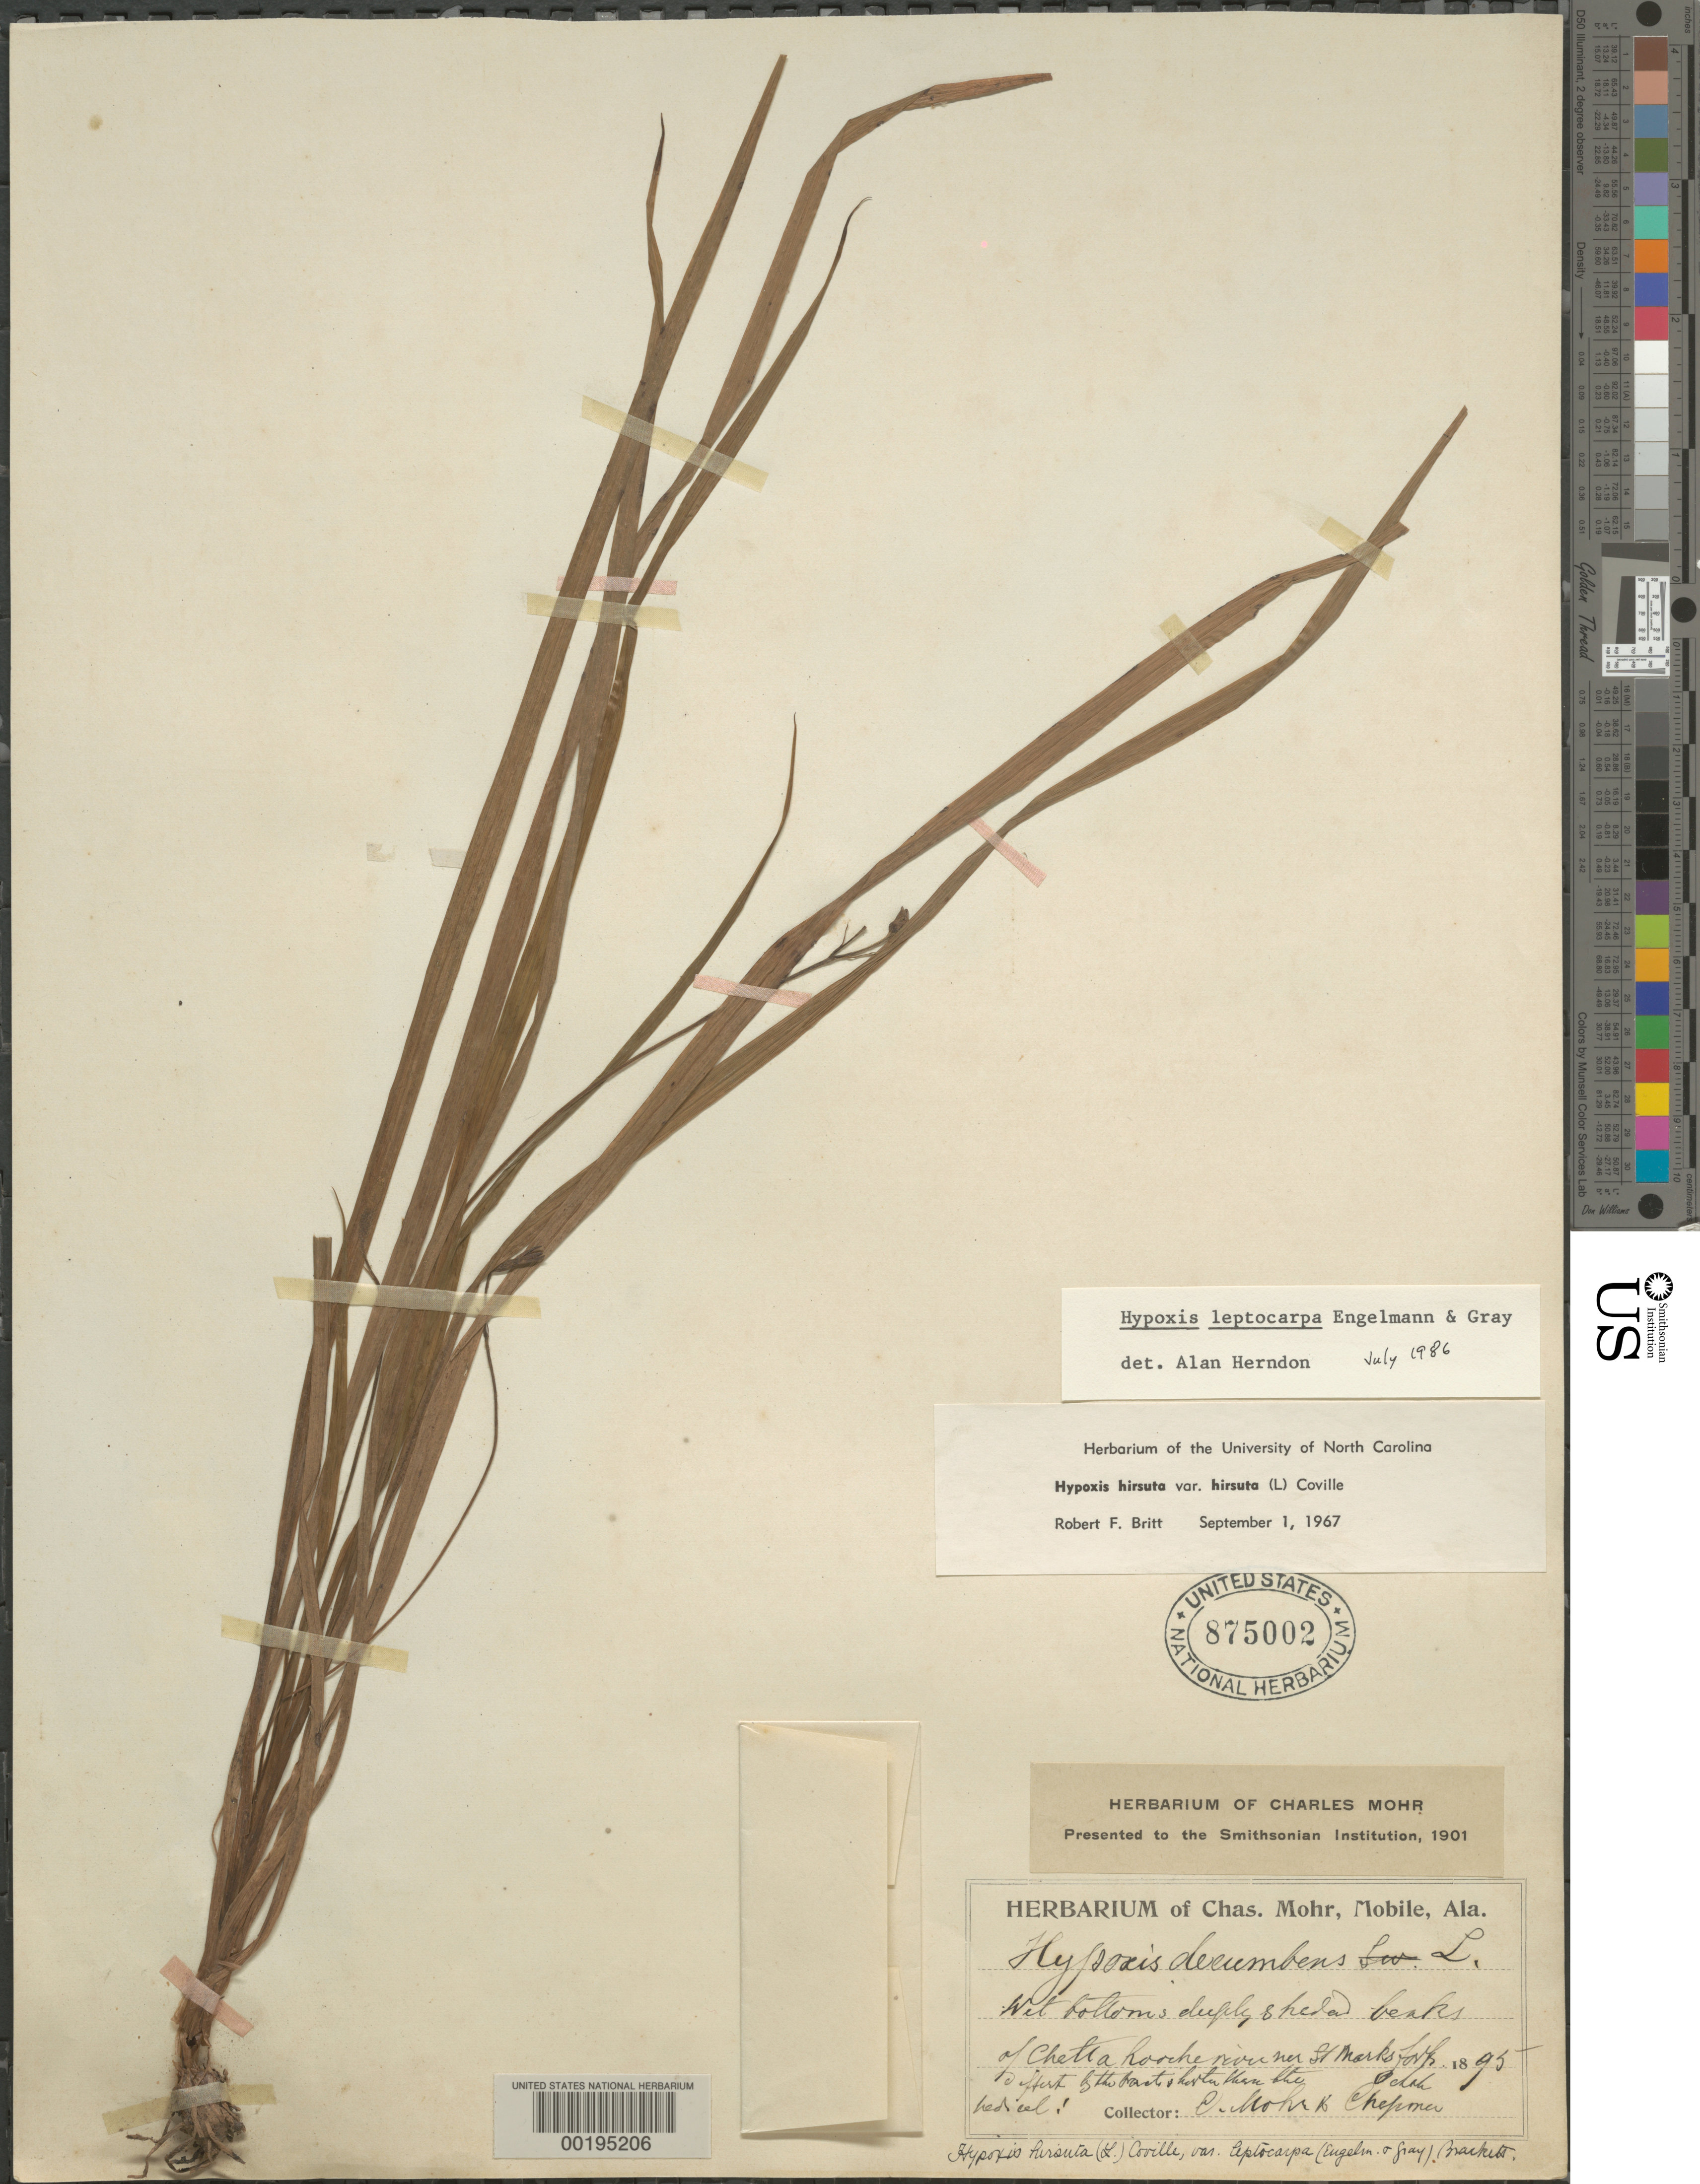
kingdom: Plantae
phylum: Tracheophyta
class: Liliopsida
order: Asparagales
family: Hypoxidaceae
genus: Hypoxis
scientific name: Hypoxis leptocarpa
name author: (Engelm. & A. Gray) Small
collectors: A. W. Chapman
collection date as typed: Oct 1895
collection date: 1895-10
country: United States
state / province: Alabama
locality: Banks of chattahooche river near st. mark's fork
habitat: Wet bottoms deeply sheltered banks of river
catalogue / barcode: US 875002